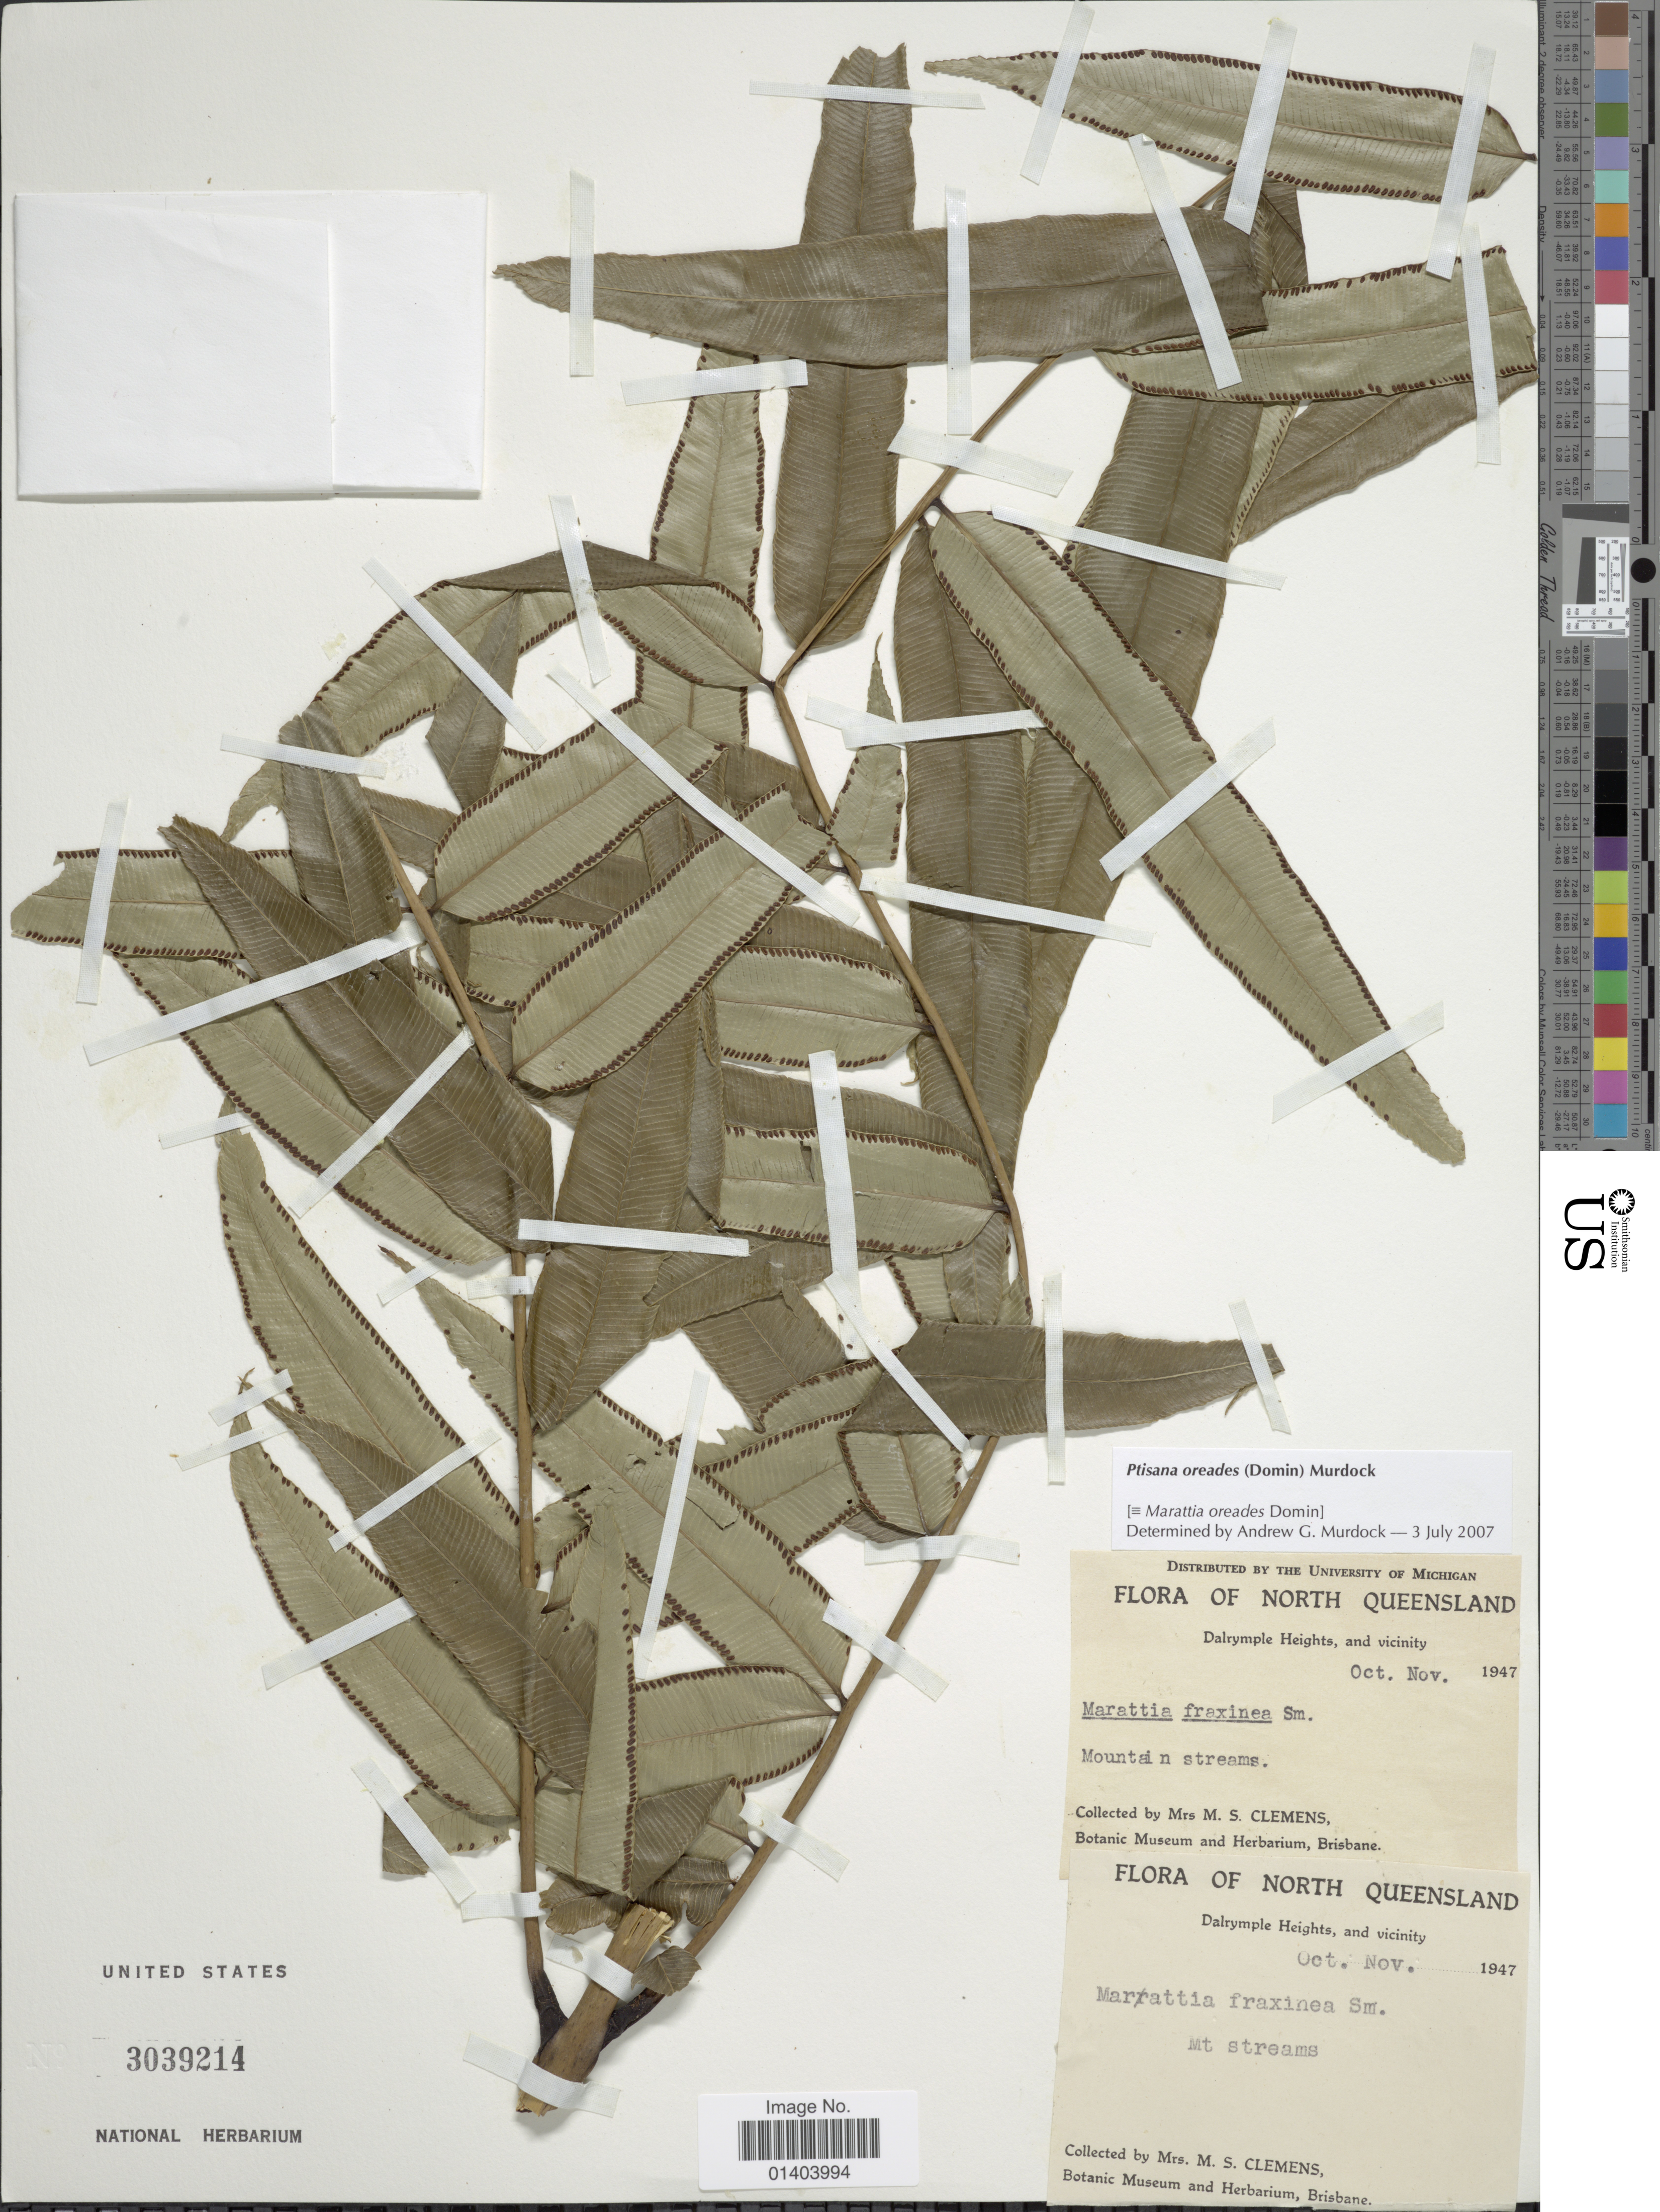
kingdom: Plantae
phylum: Tracheophyta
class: Polypodiopsida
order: Marattiales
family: Marattiaceae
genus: Ptisana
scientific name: Ptisana oreades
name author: (Domin) Murdock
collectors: M. S. Clemens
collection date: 1947-10/1947-11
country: Australia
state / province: Queensland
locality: North Queensland, Dalrymple Height, and vicinity, Mountain streams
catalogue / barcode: US 3039214